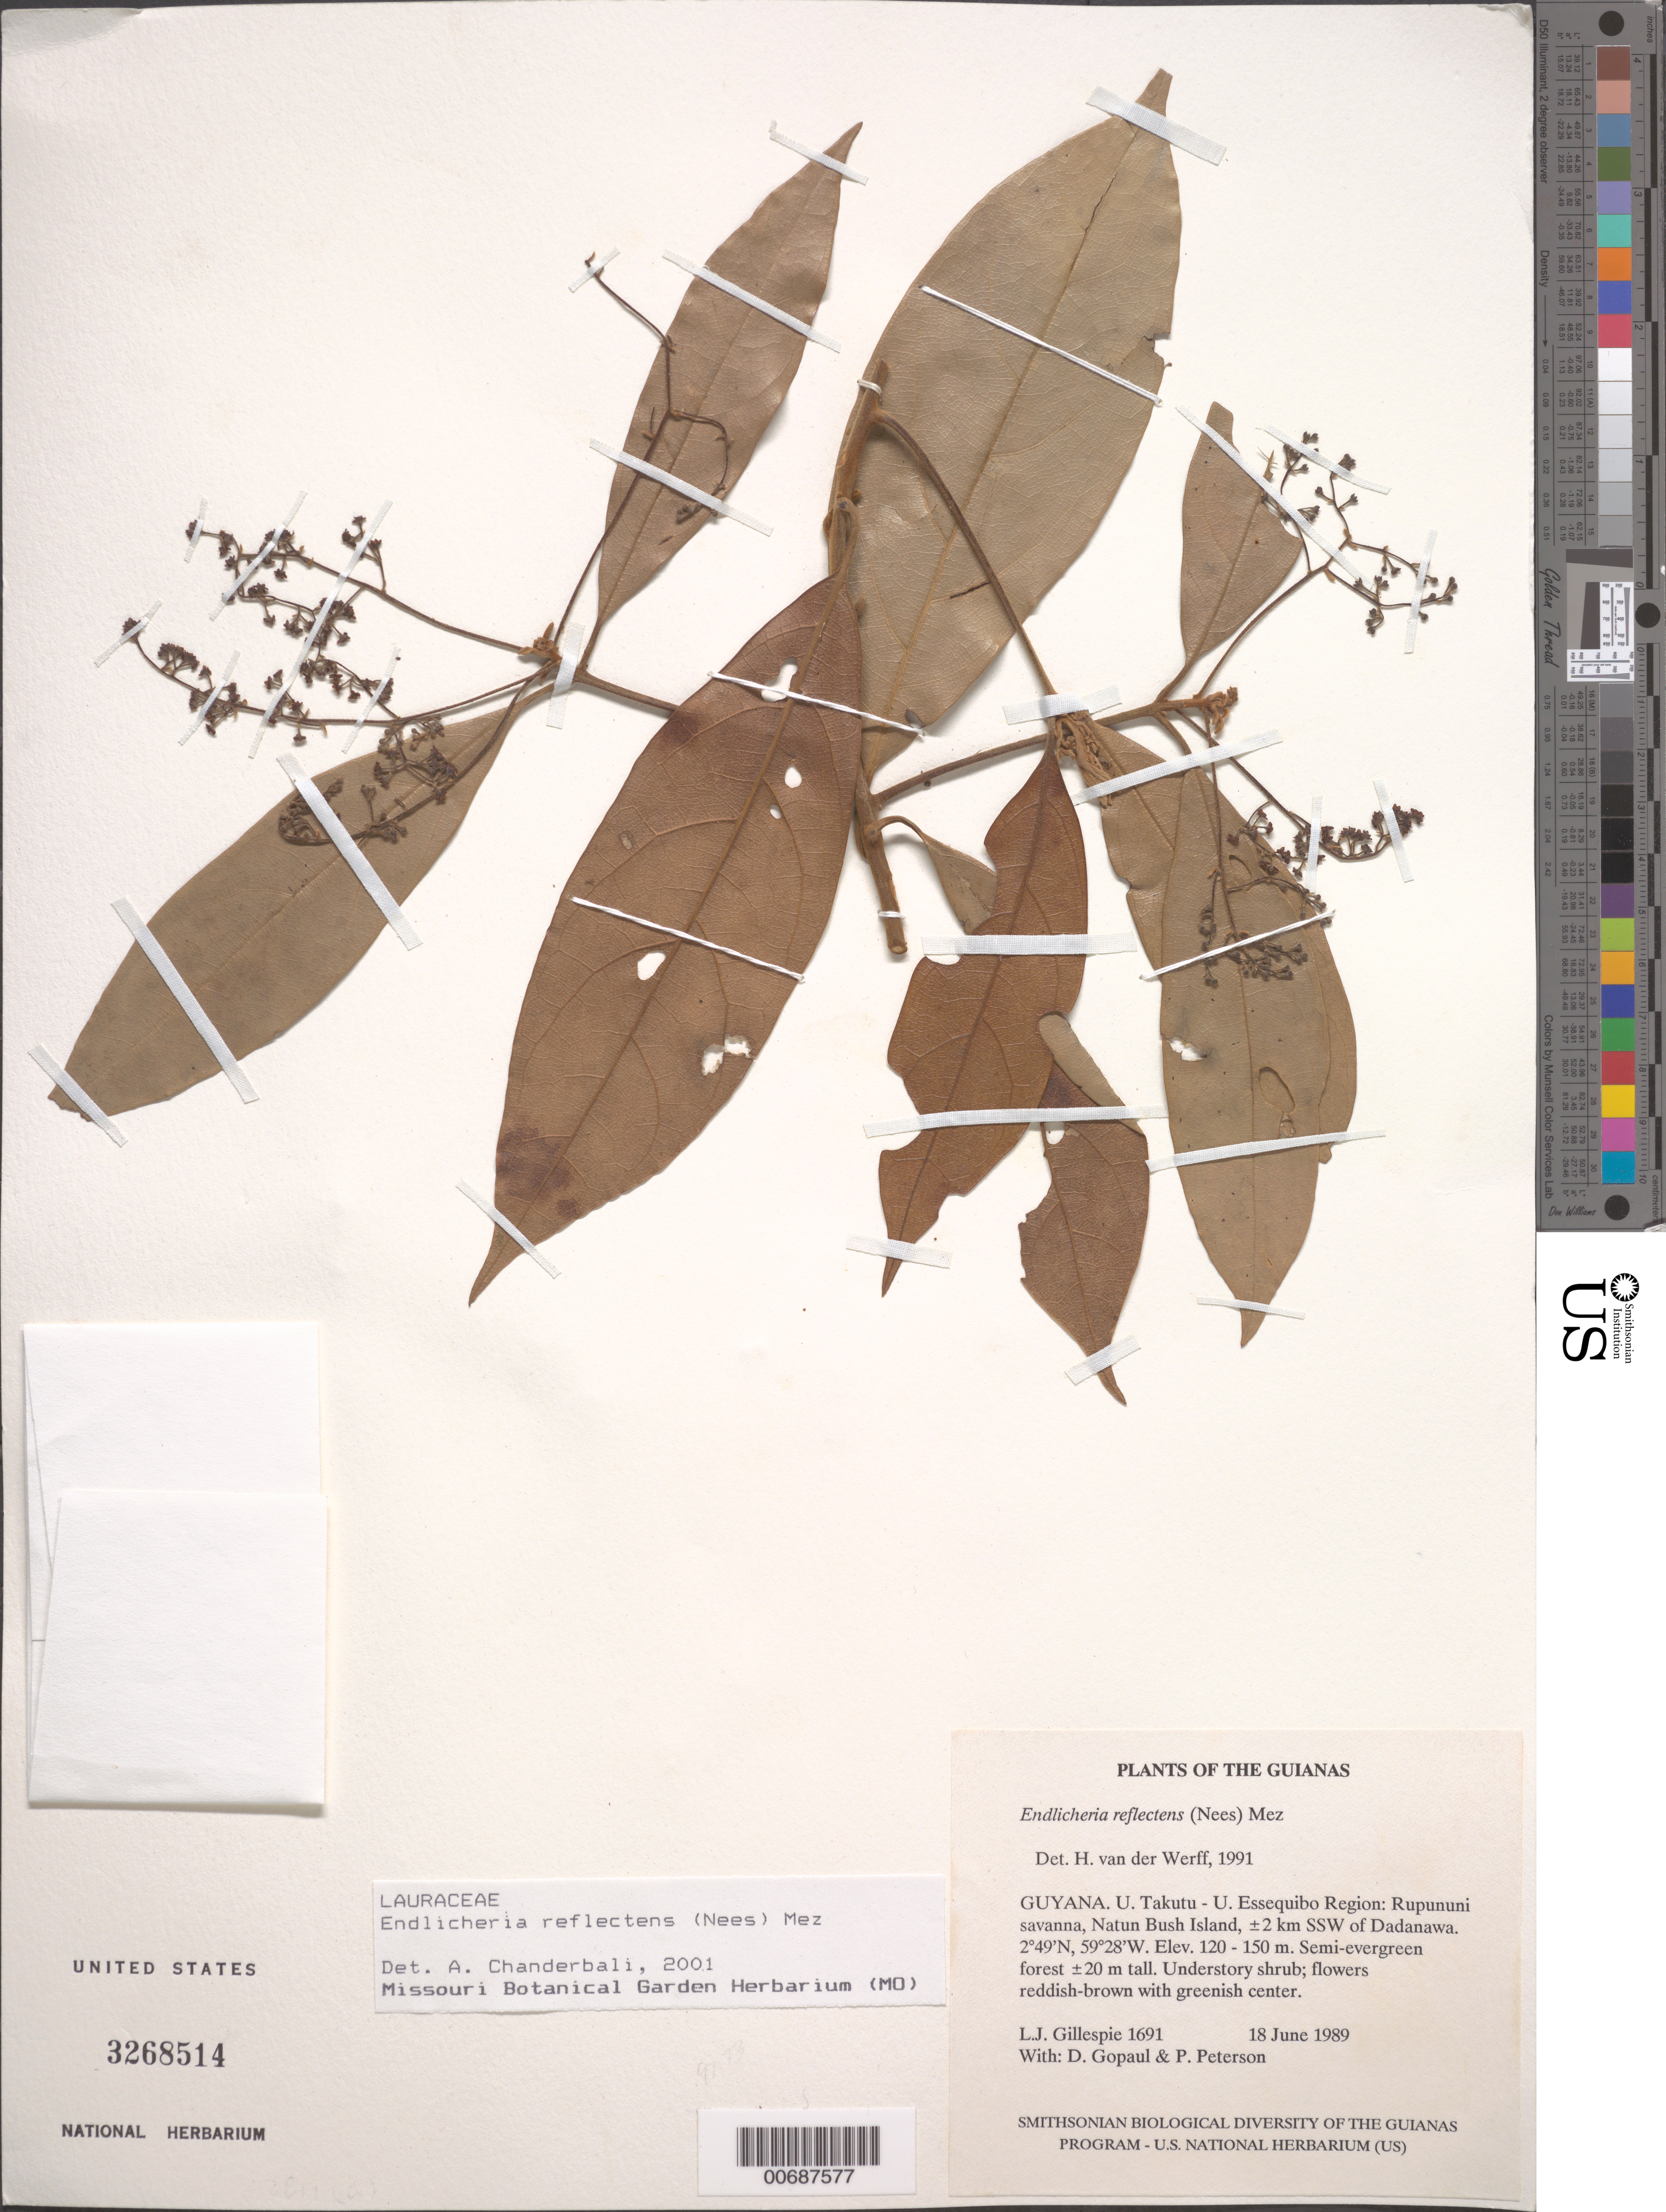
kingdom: Plantae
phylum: Tracheophyta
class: Magnoliopsida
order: Laurales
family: Lauraceae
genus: Endlicheria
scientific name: Endlicheria reflectens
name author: (Nees) Mez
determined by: Chanderbali, Andre Shashi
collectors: L. J. Gillespie, D. Gopaul & P. M. Peterson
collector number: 1691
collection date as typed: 18 June 1989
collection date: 1989-06-18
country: Guyana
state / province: U. Takutu-U. Essequibo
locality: Rupununi savanna, Natun Bush Island, ±2 km SSW of Dadanawa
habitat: Semi-evergreen forest ±20 m tall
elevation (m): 120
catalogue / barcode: US 3268514